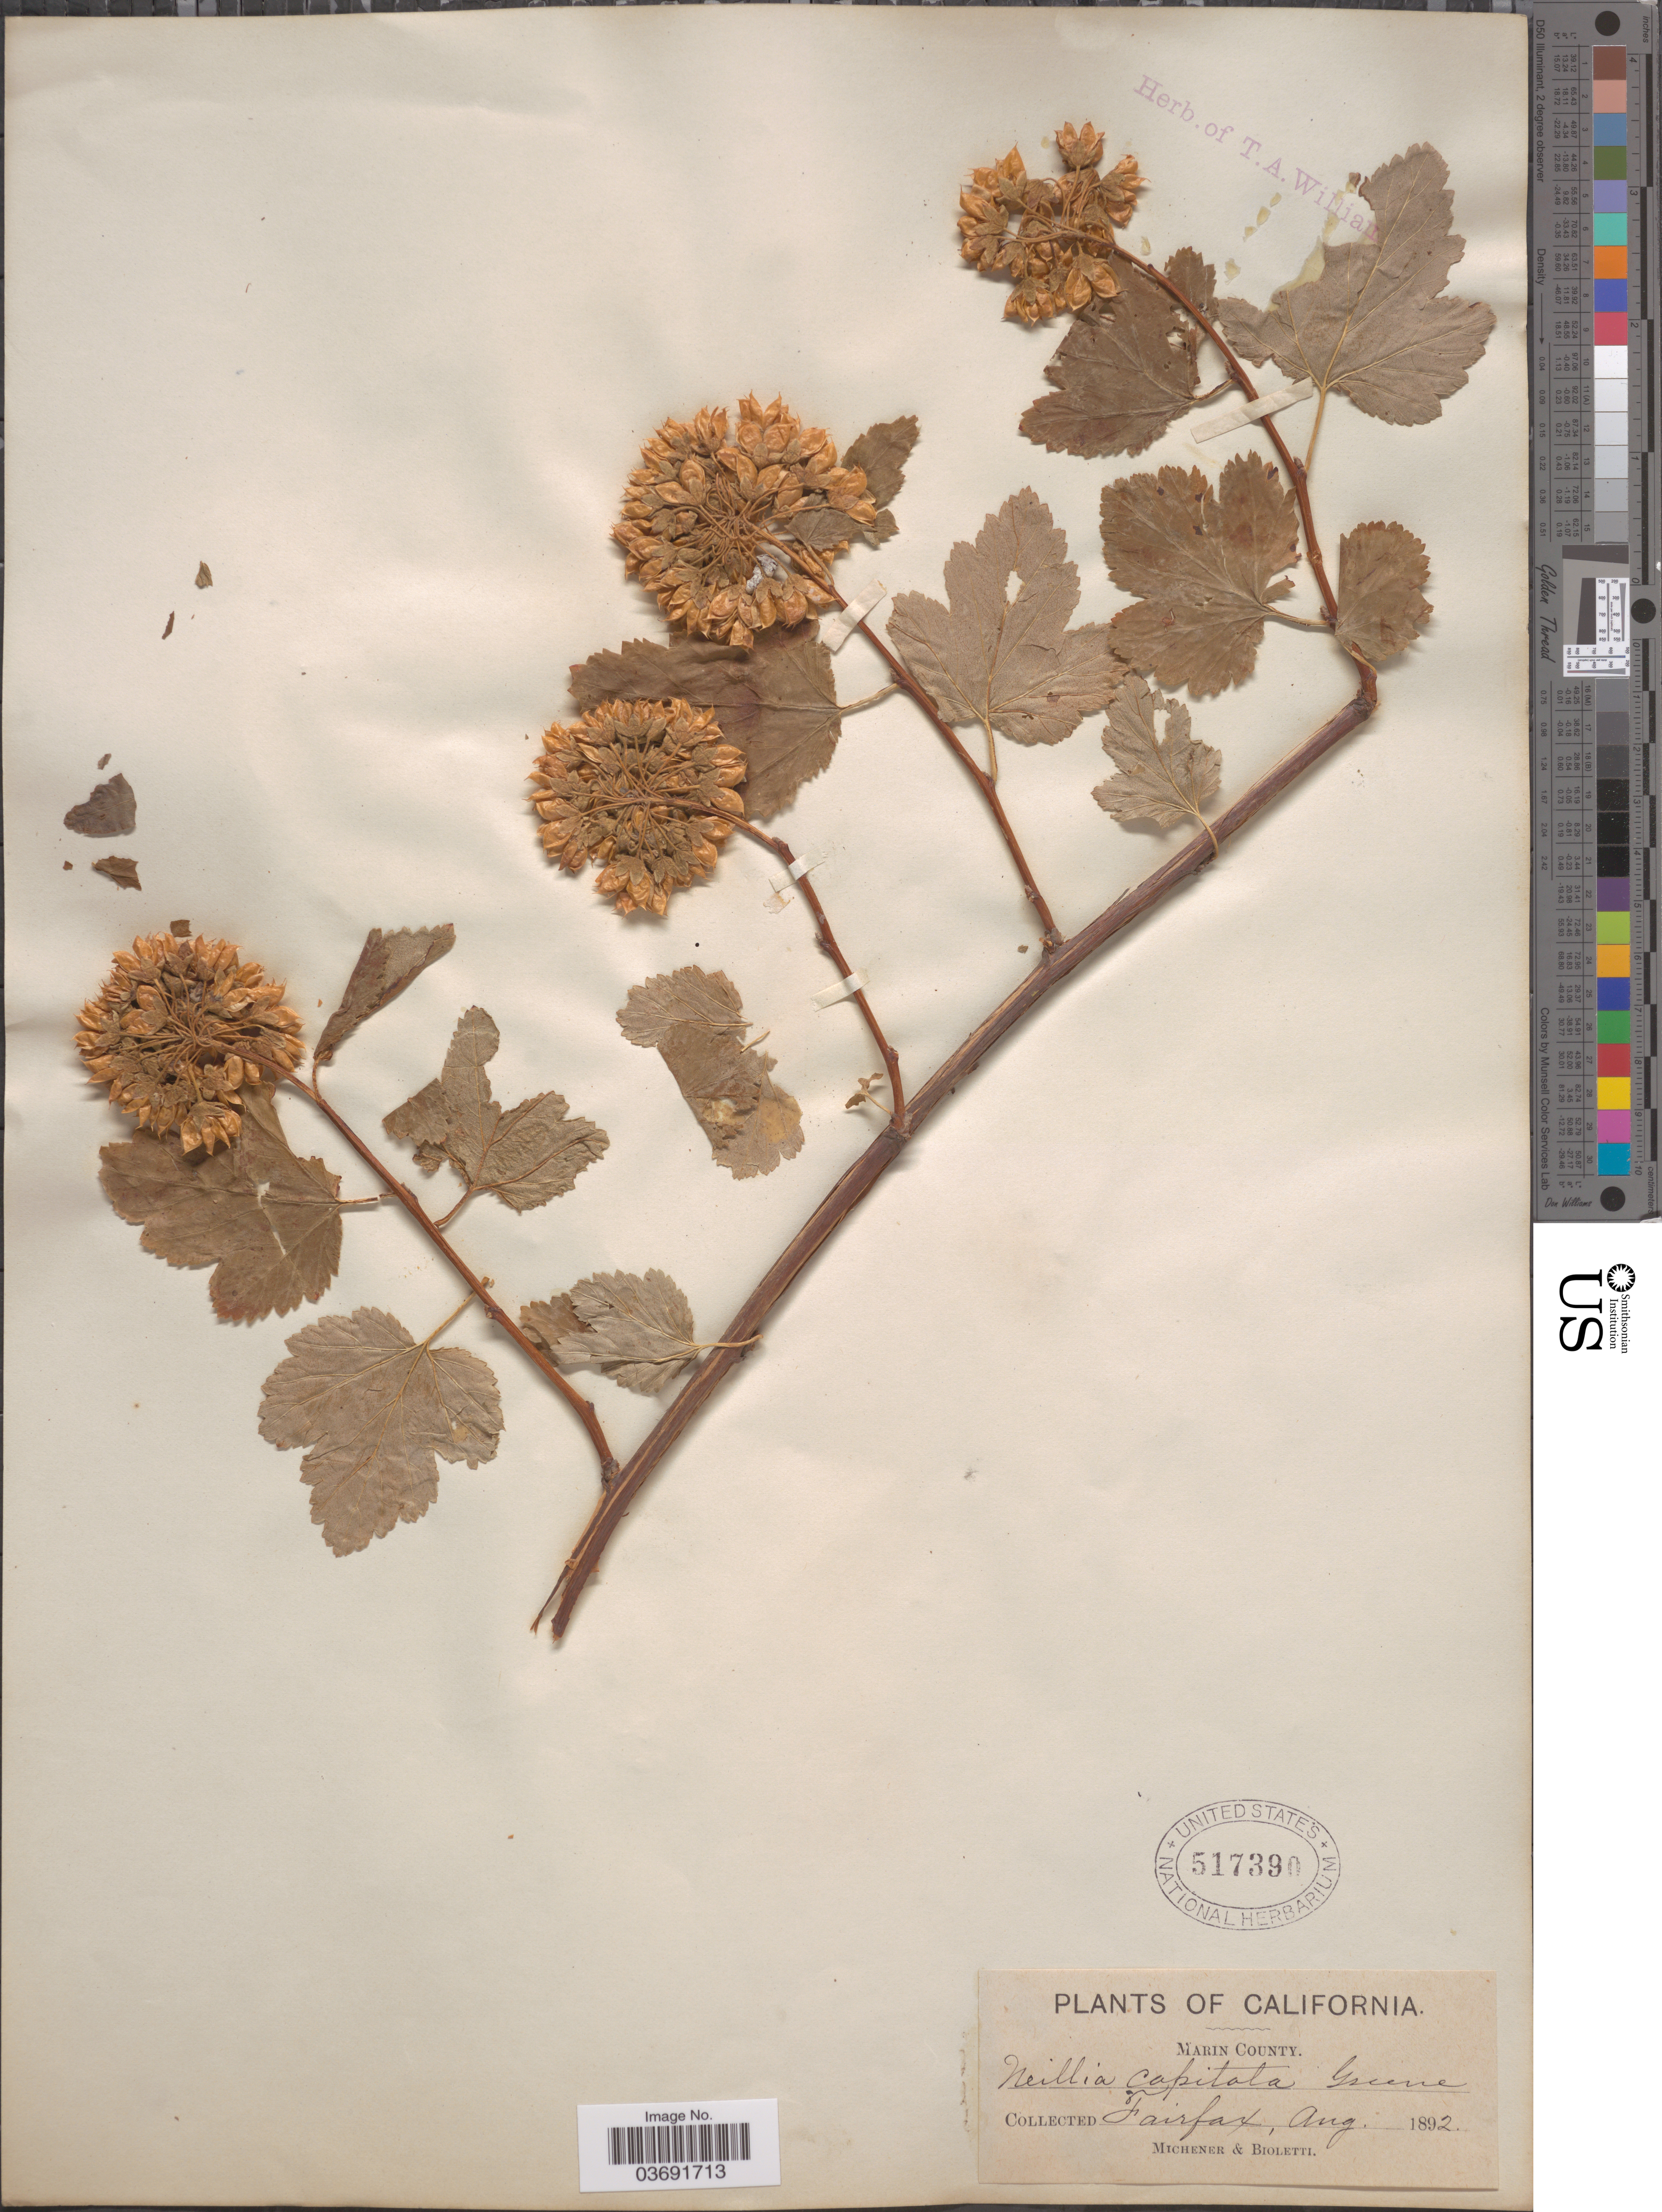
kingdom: Plantae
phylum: Tracheophyta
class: Magnoliopsida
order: Rosales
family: Rosaceae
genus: Physocarpus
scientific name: Physocarpus capitatus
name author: (Pursh) Kuntze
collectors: -. Michener & -- Bioletti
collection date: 1892-08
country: United States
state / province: California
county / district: Marin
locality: Marin County. Fairfax.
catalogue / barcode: US 517390